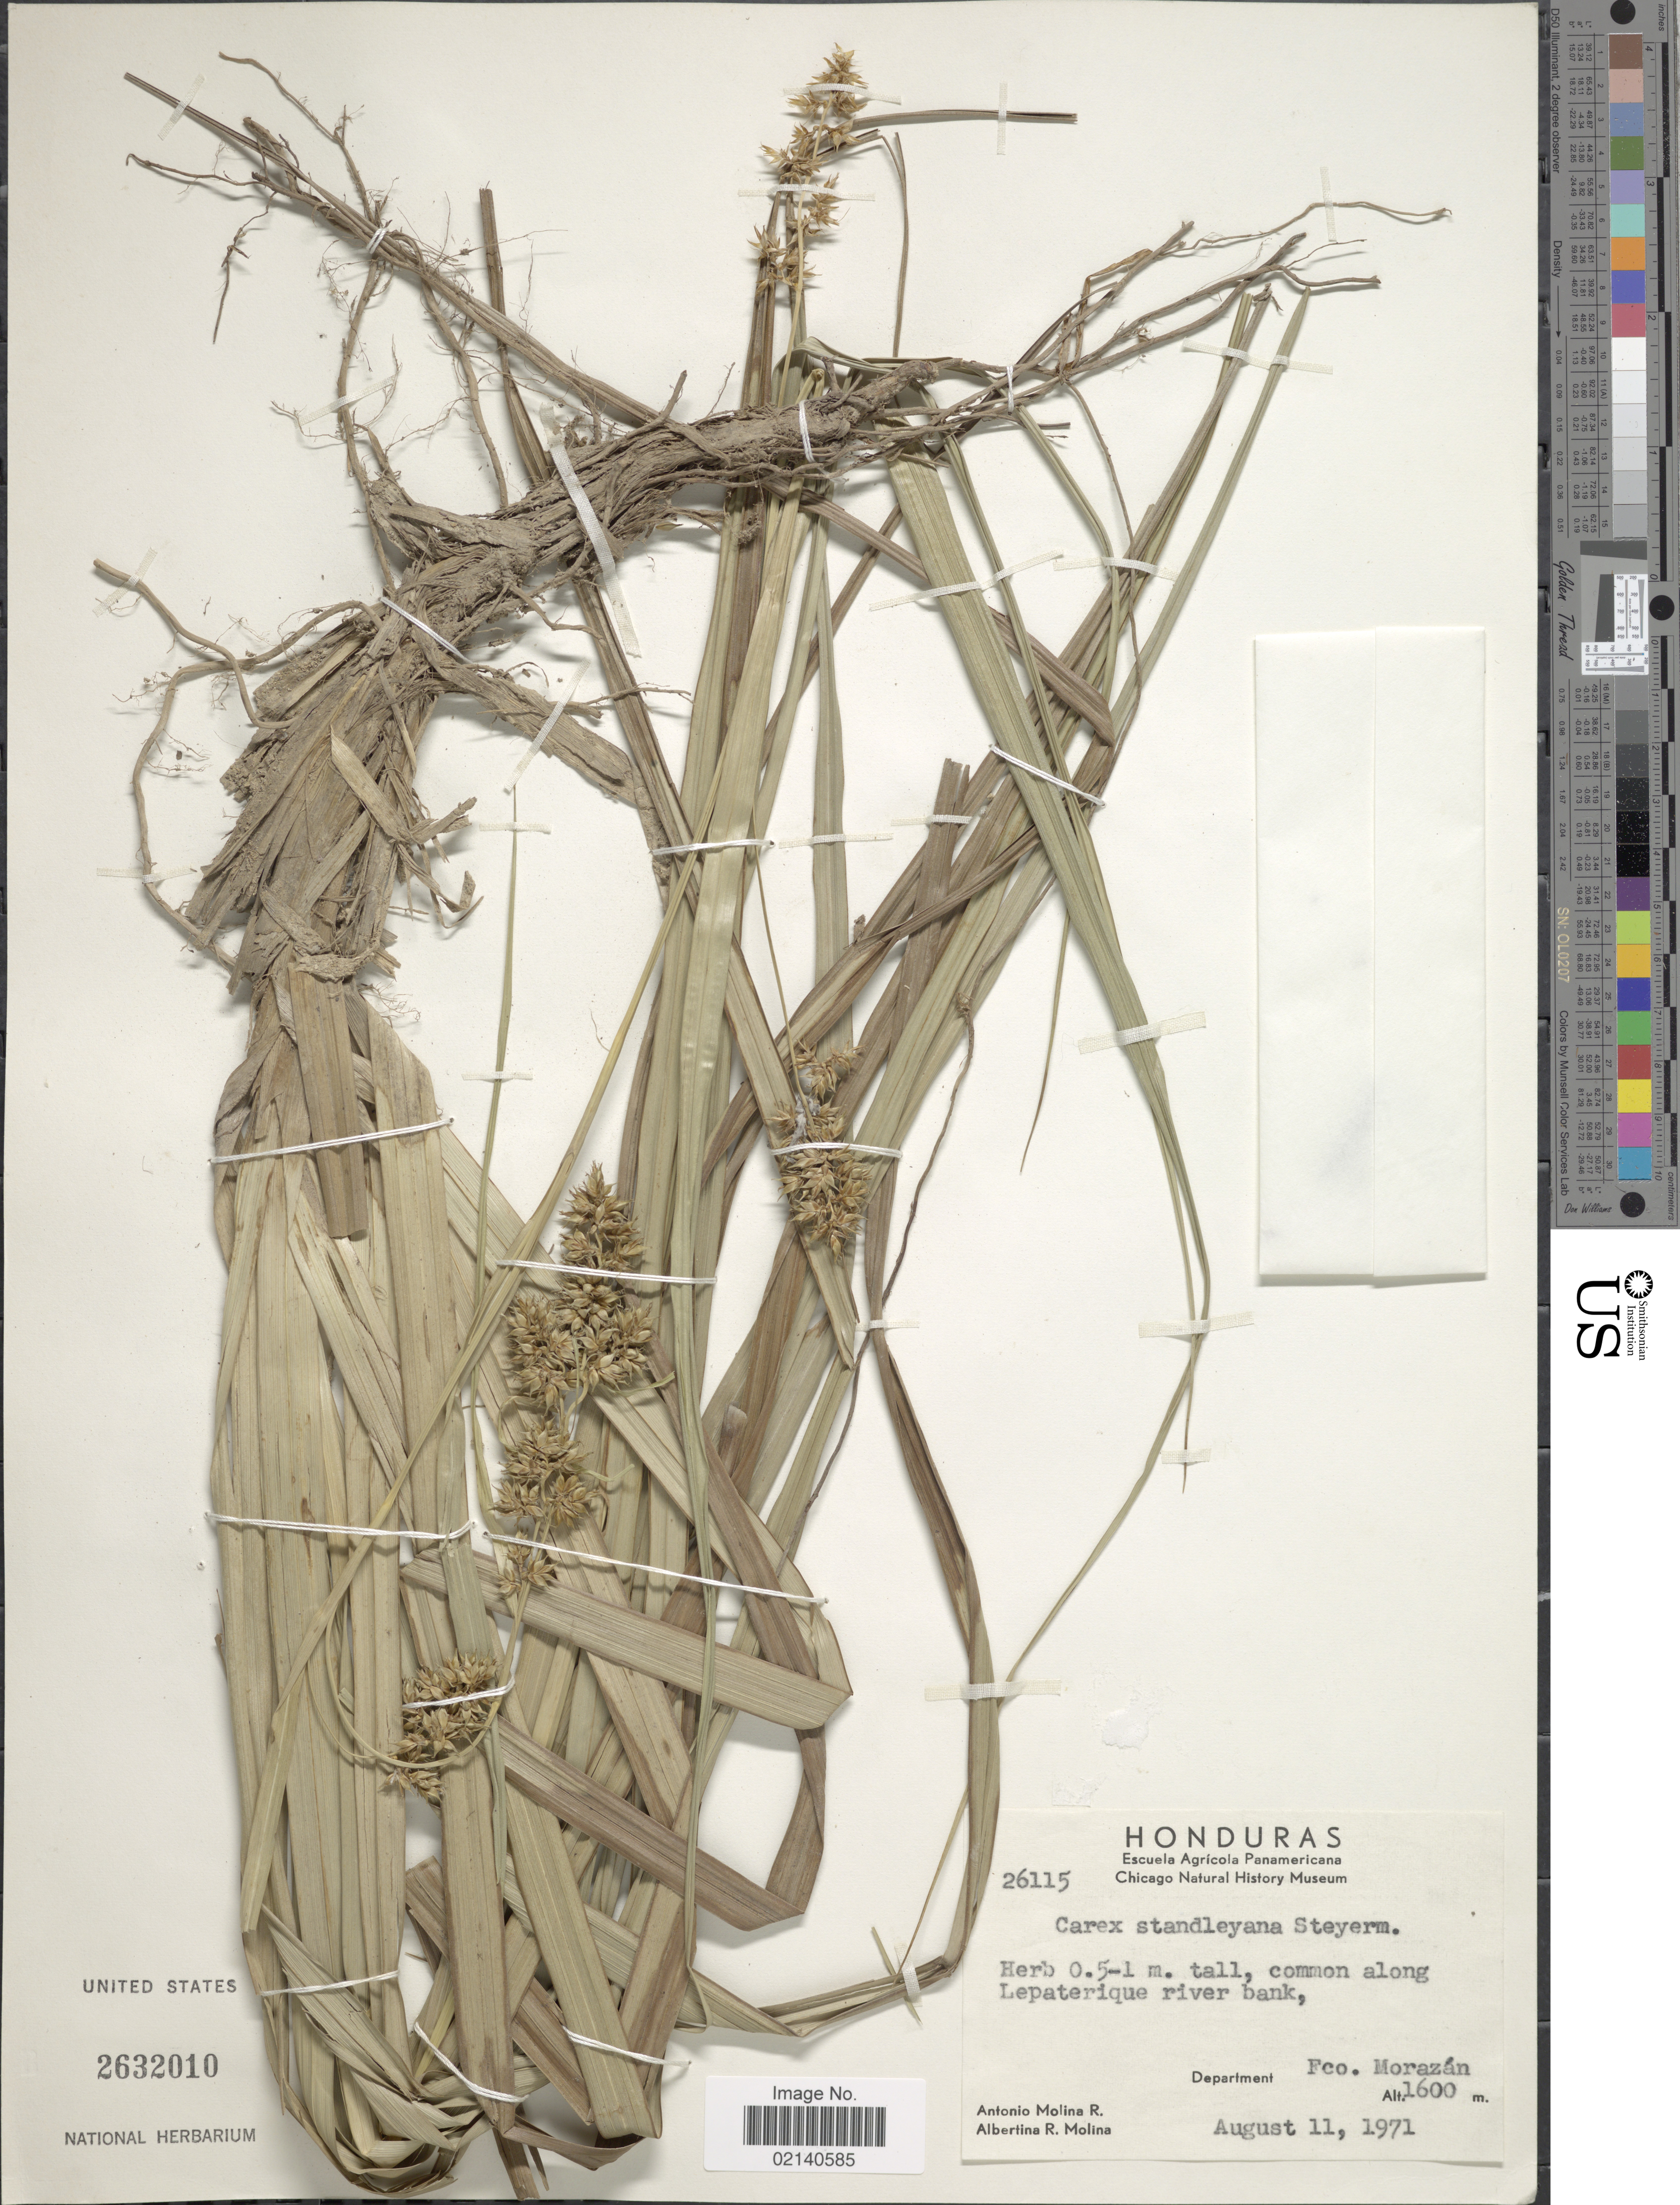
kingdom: Plantae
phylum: Tracheophyta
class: Liliopsida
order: Poales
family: Cyperaceae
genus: Carex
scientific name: Carex standleyana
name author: Steyerm.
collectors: A. Molina R. & A. R. Molina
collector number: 26115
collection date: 1971-08-11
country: Honduras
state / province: Fco. Morazán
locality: Common along Lepaterique river bank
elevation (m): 1600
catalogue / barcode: US 2632010